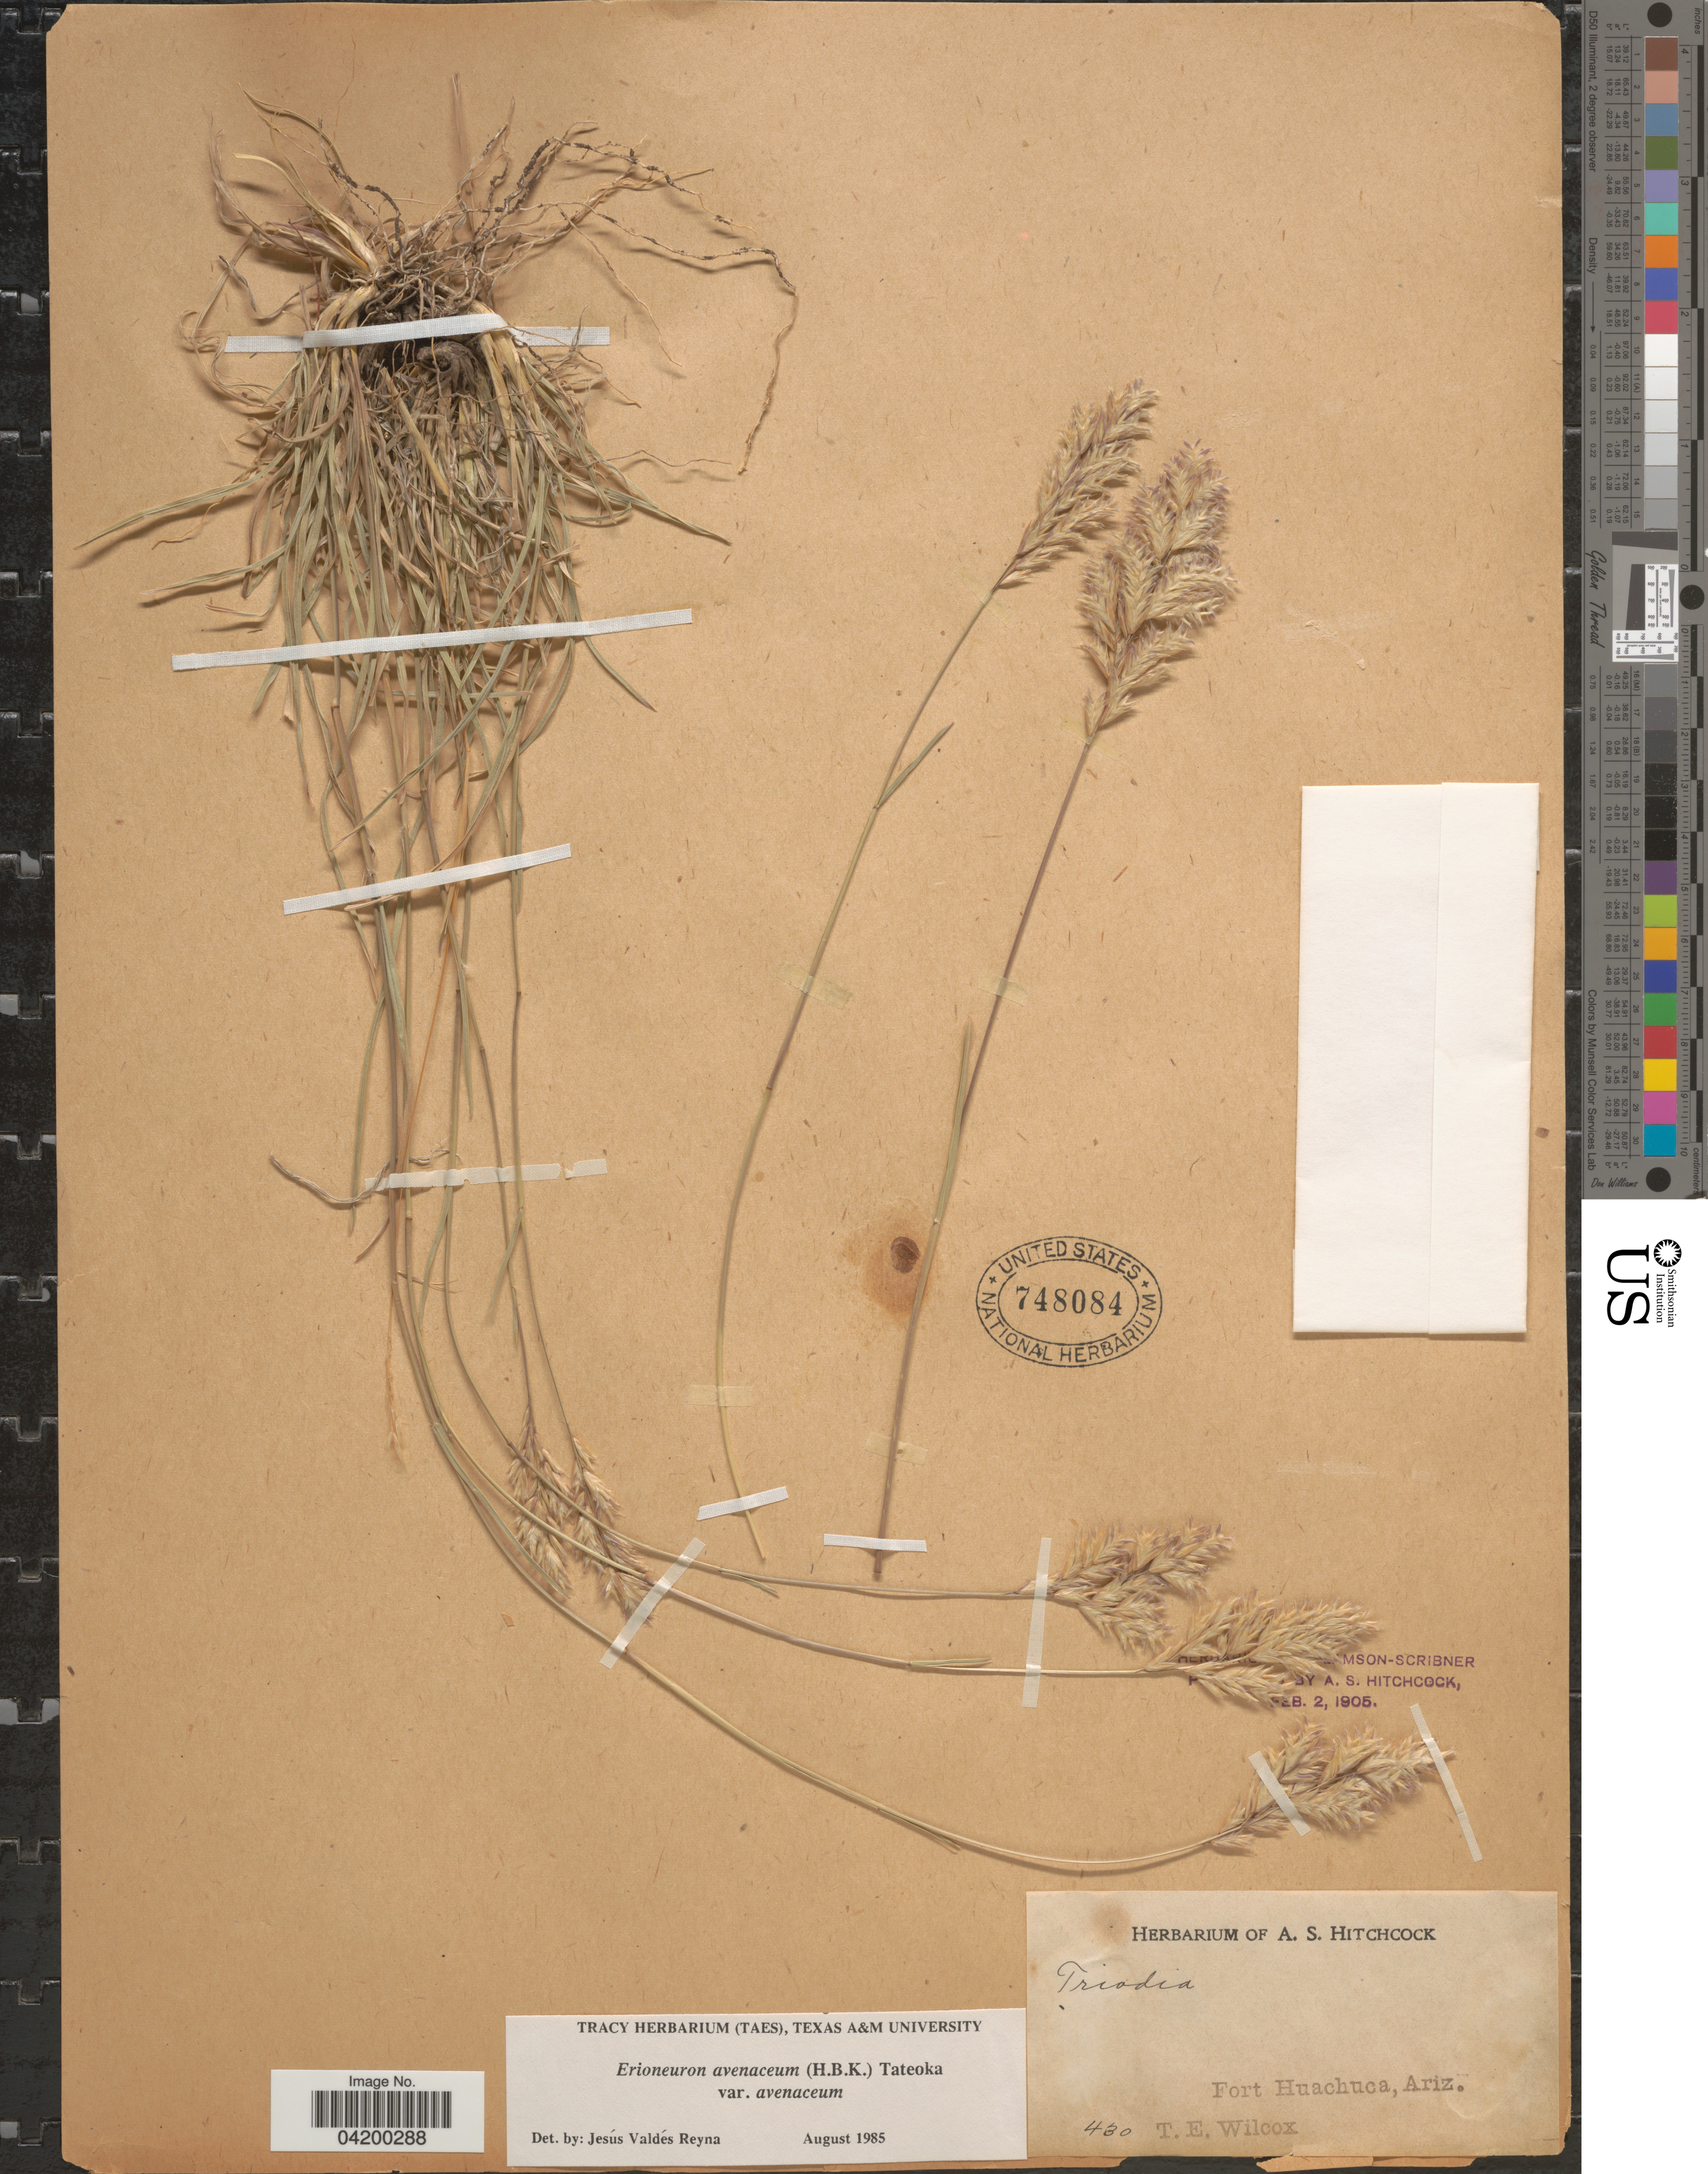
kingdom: Plantae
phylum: Tracheophyta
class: Liliopsida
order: Poales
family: Poaceae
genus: Erioneuron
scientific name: Erioneuron avenaceum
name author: (Kunth) Tateoka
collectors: T. E. Wilcox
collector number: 430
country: United States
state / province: Arizona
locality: Fort Huachuca.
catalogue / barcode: US 748084